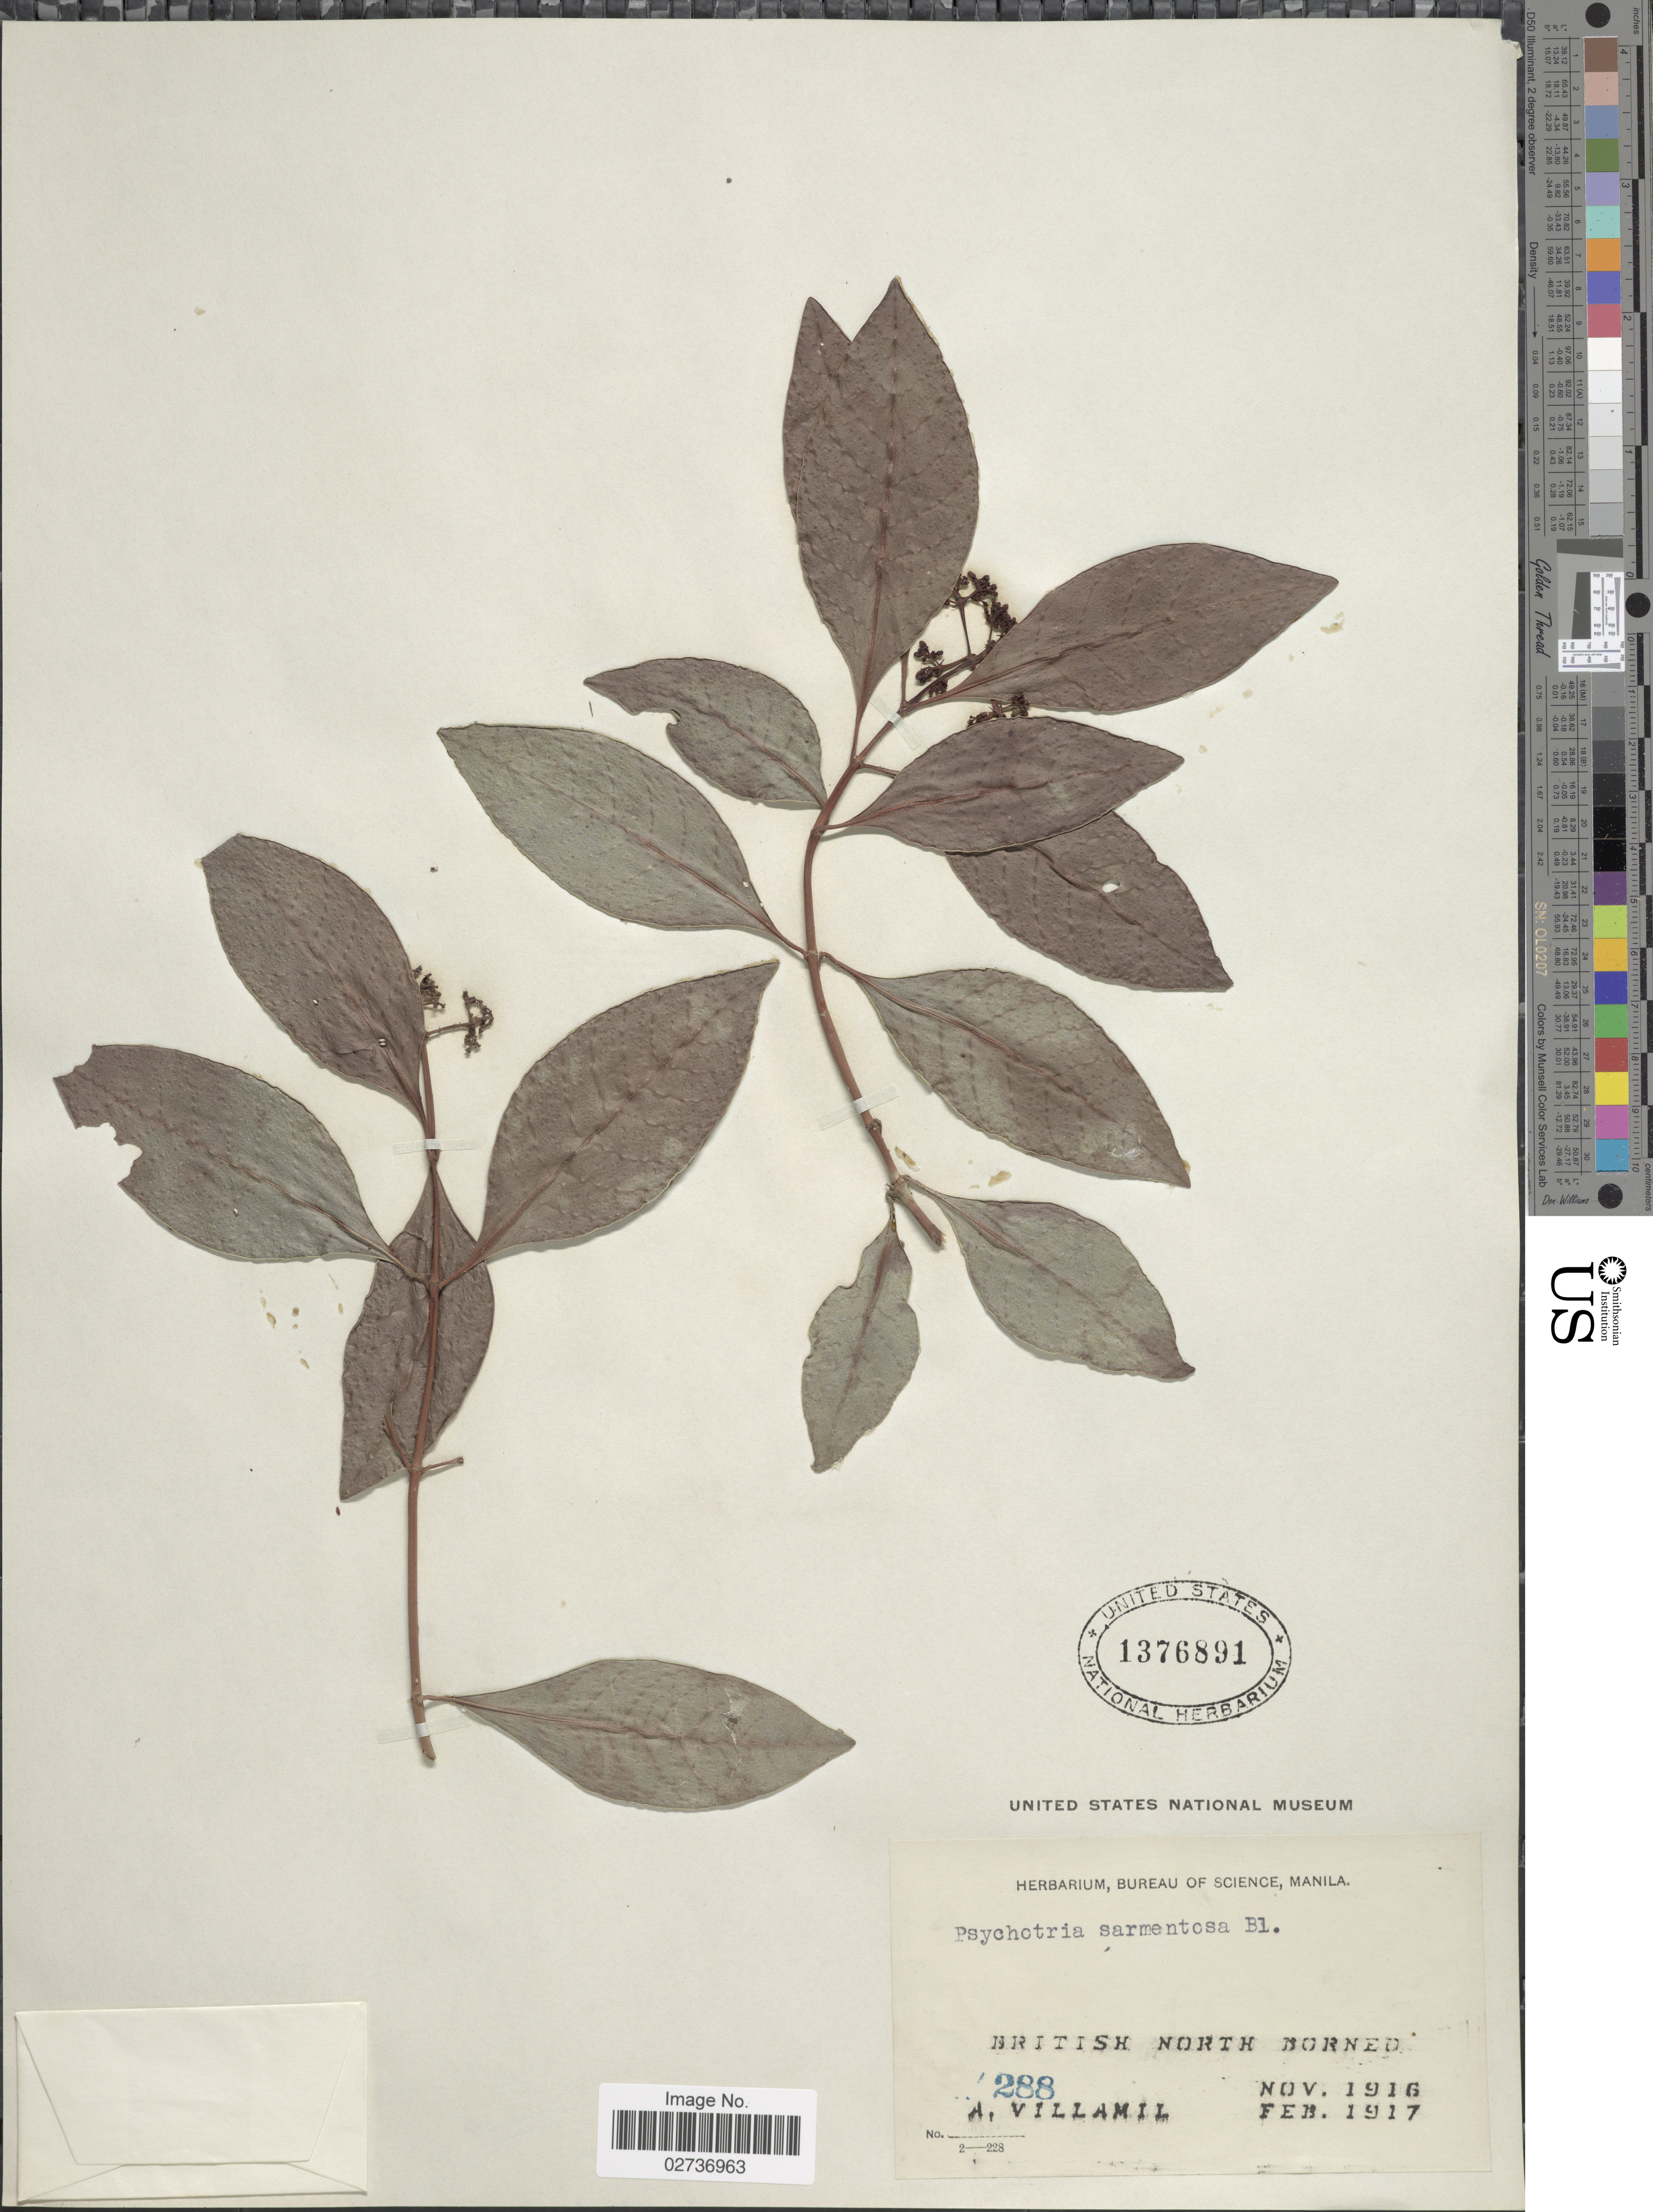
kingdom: Plantae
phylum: Tracheophyta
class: Magnoliopsida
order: Gentianales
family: Rubiaceae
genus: Psychotria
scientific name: Psychotria sarmentosa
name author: Blume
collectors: A. Villamil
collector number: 288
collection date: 1916-11/1917-02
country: Malaysia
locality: British North Borneo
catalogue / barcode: US 1376891